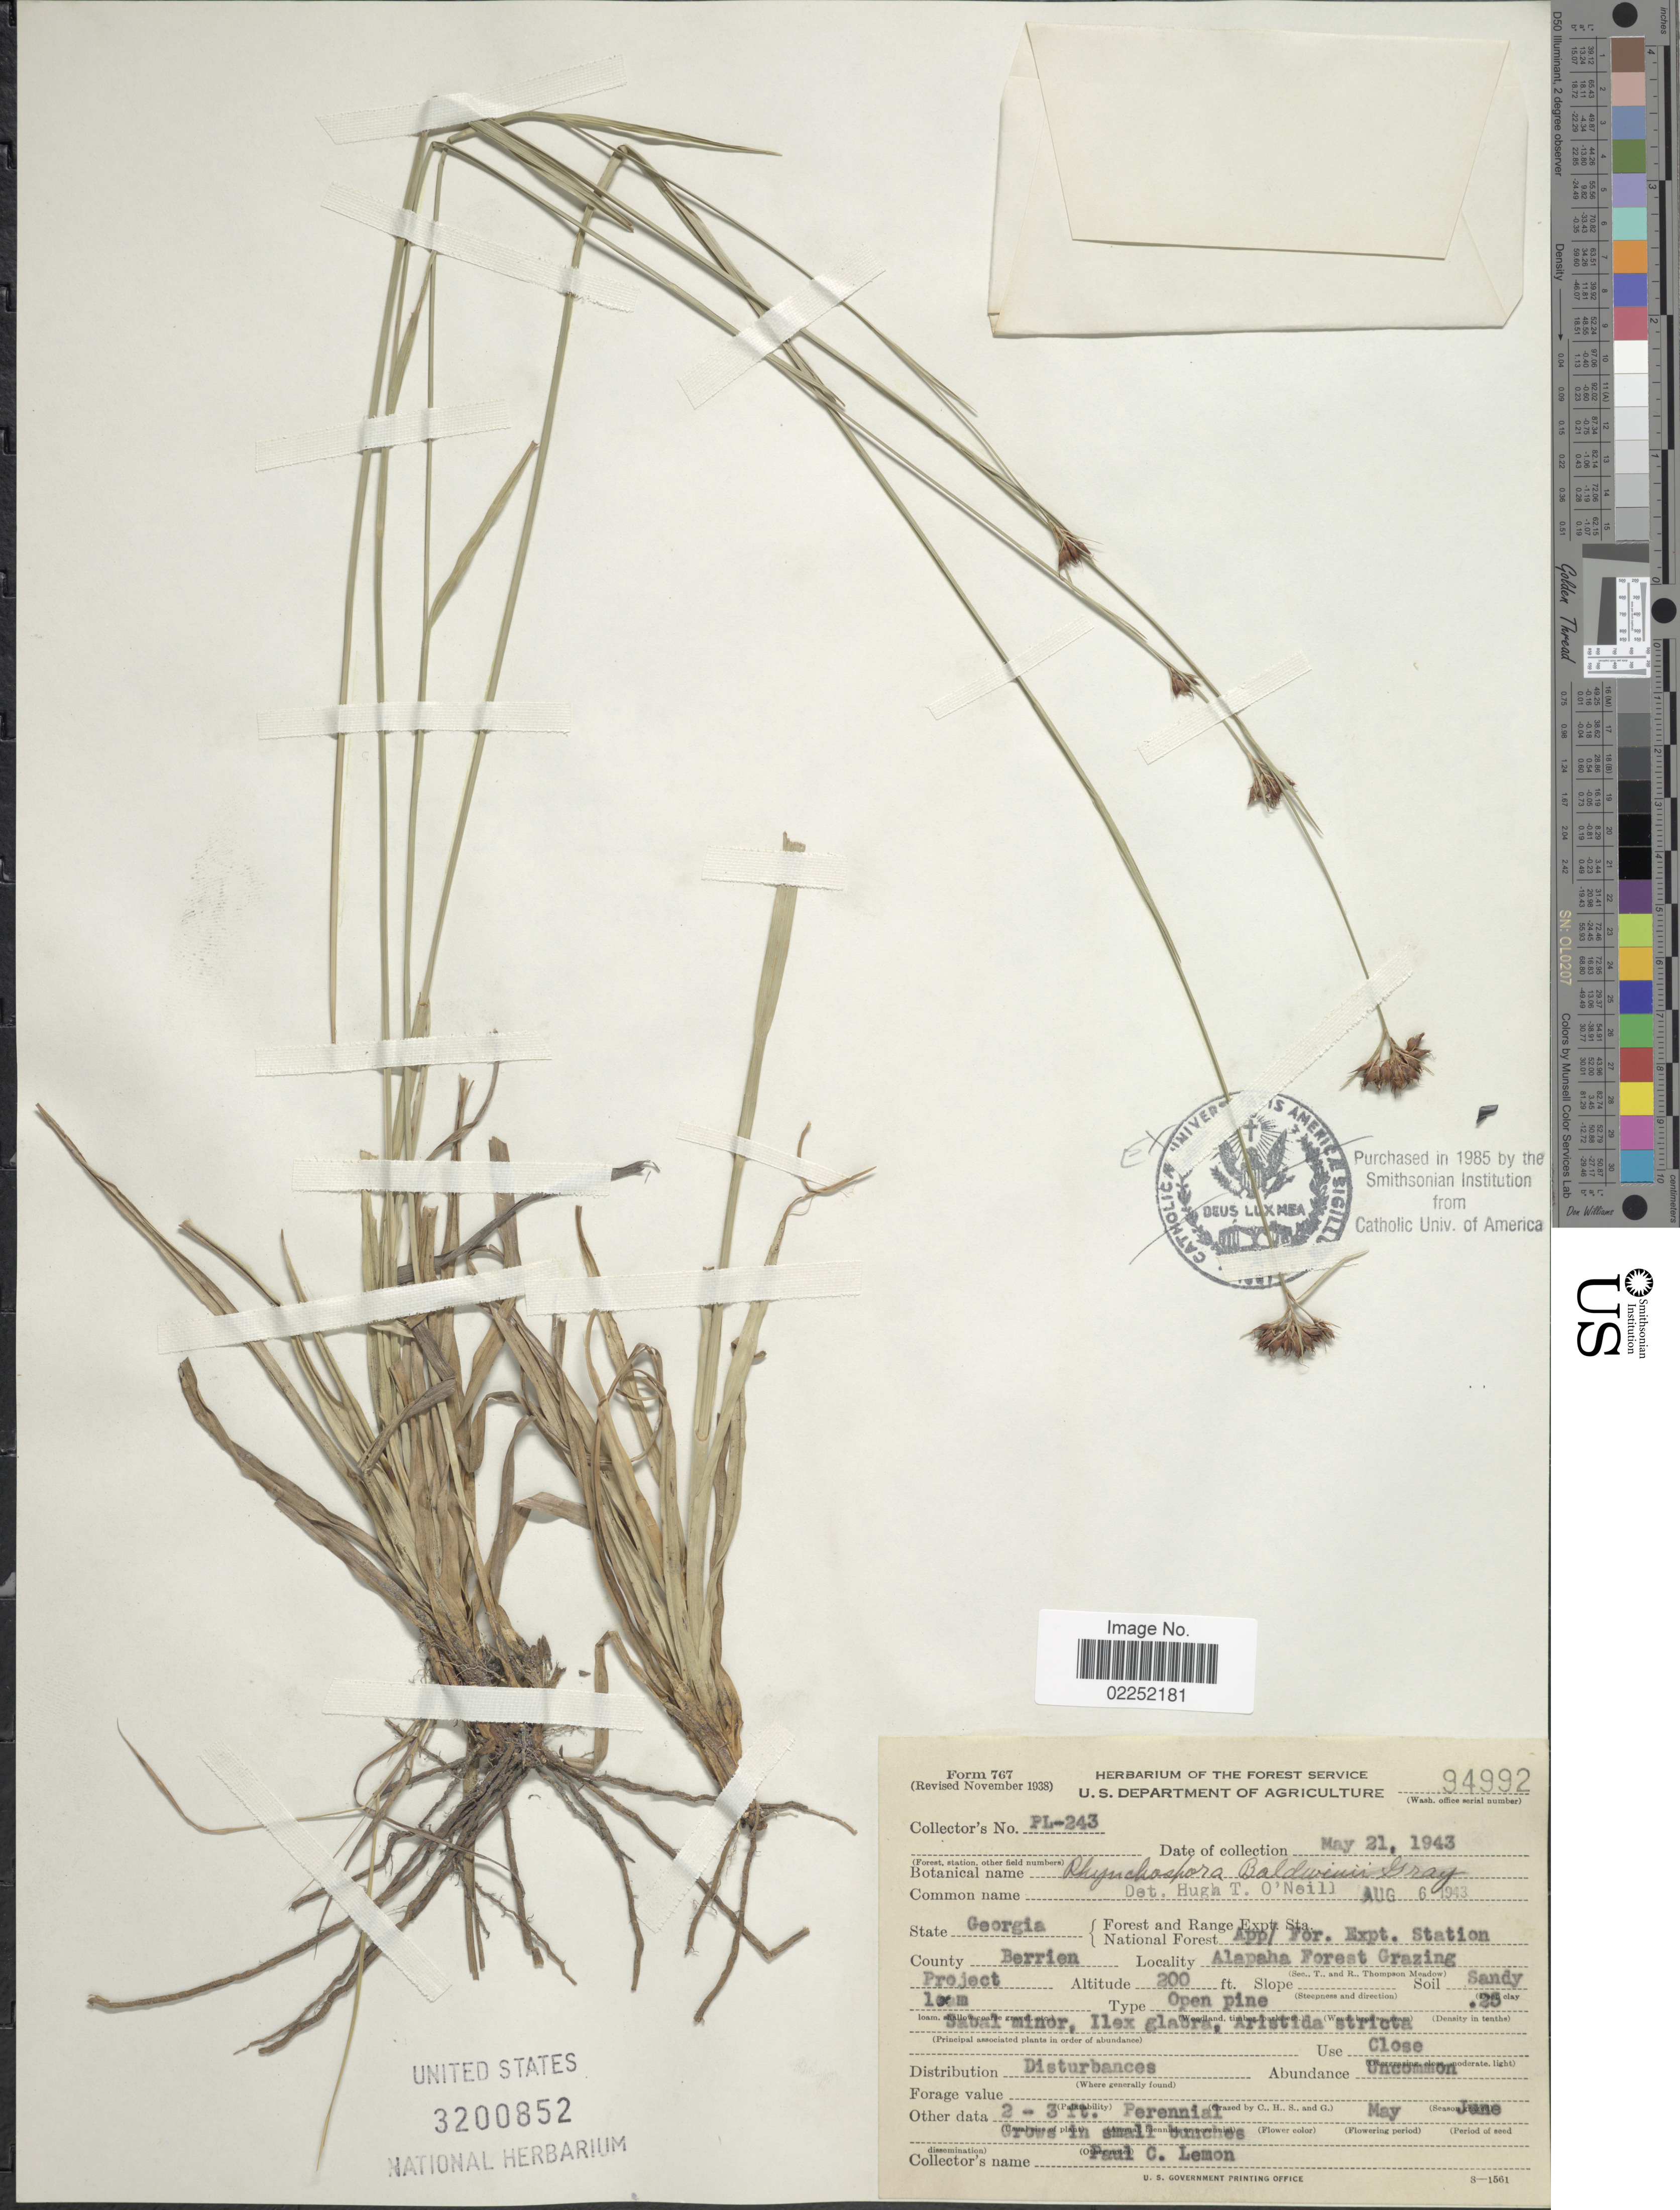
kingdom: Plantae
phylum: Tracheophyta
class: Liliopsida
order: Poales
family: Cyperaceae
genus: Rhynchospora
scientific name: Rhynchospora baldwinii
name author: A. Gray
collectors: P. Lemon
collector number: PL-243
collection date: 1943-05-21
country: United States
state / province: Georgia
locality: App/ For. Expt Station, County Berrien, Alapaha Forest Grazing Project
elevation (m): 61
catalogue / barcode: US 3200852